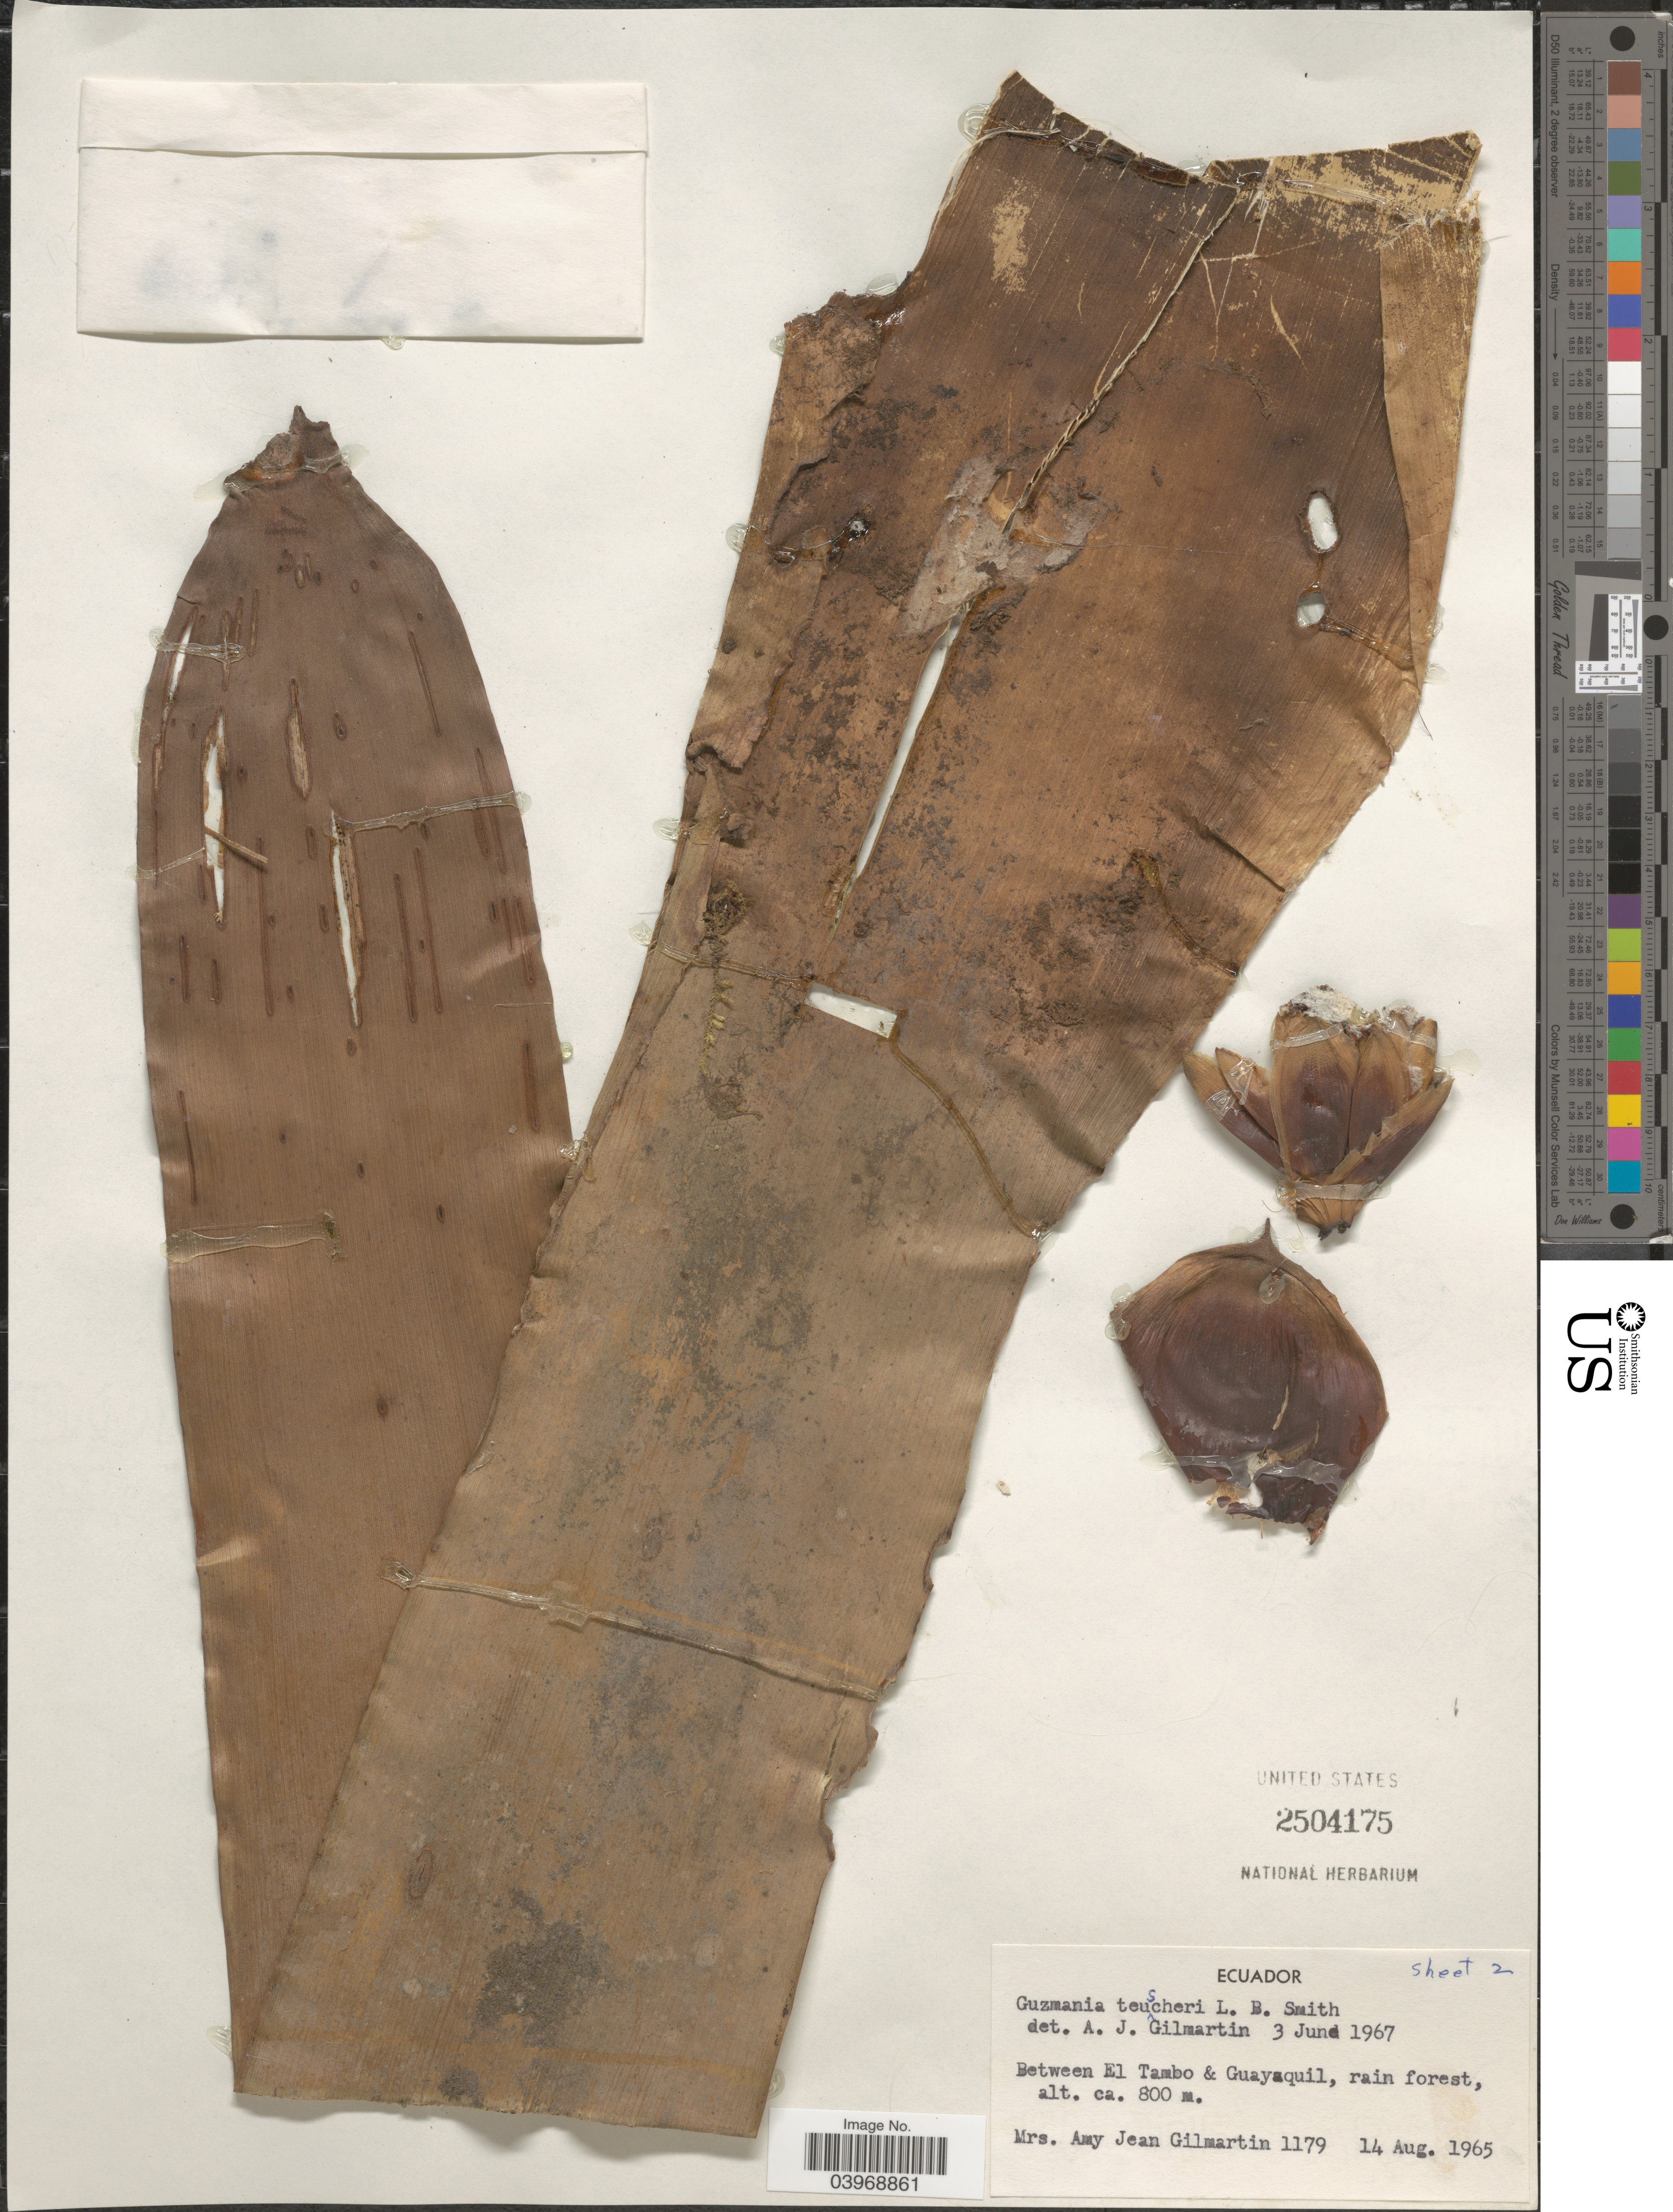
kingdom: Plantae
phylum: Tracheophyta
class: Liliopsida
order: Poales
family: Bromeliaceae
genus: Guzmania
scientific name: Guzmania teuscheri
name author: L.B. Sm.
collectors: A. J. Gilmartin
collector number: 1179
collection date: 1965-08-14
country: Ecuador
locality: Between El Tambo & Guayaquil, rain forest.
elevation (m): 800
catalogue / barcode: US 2504175